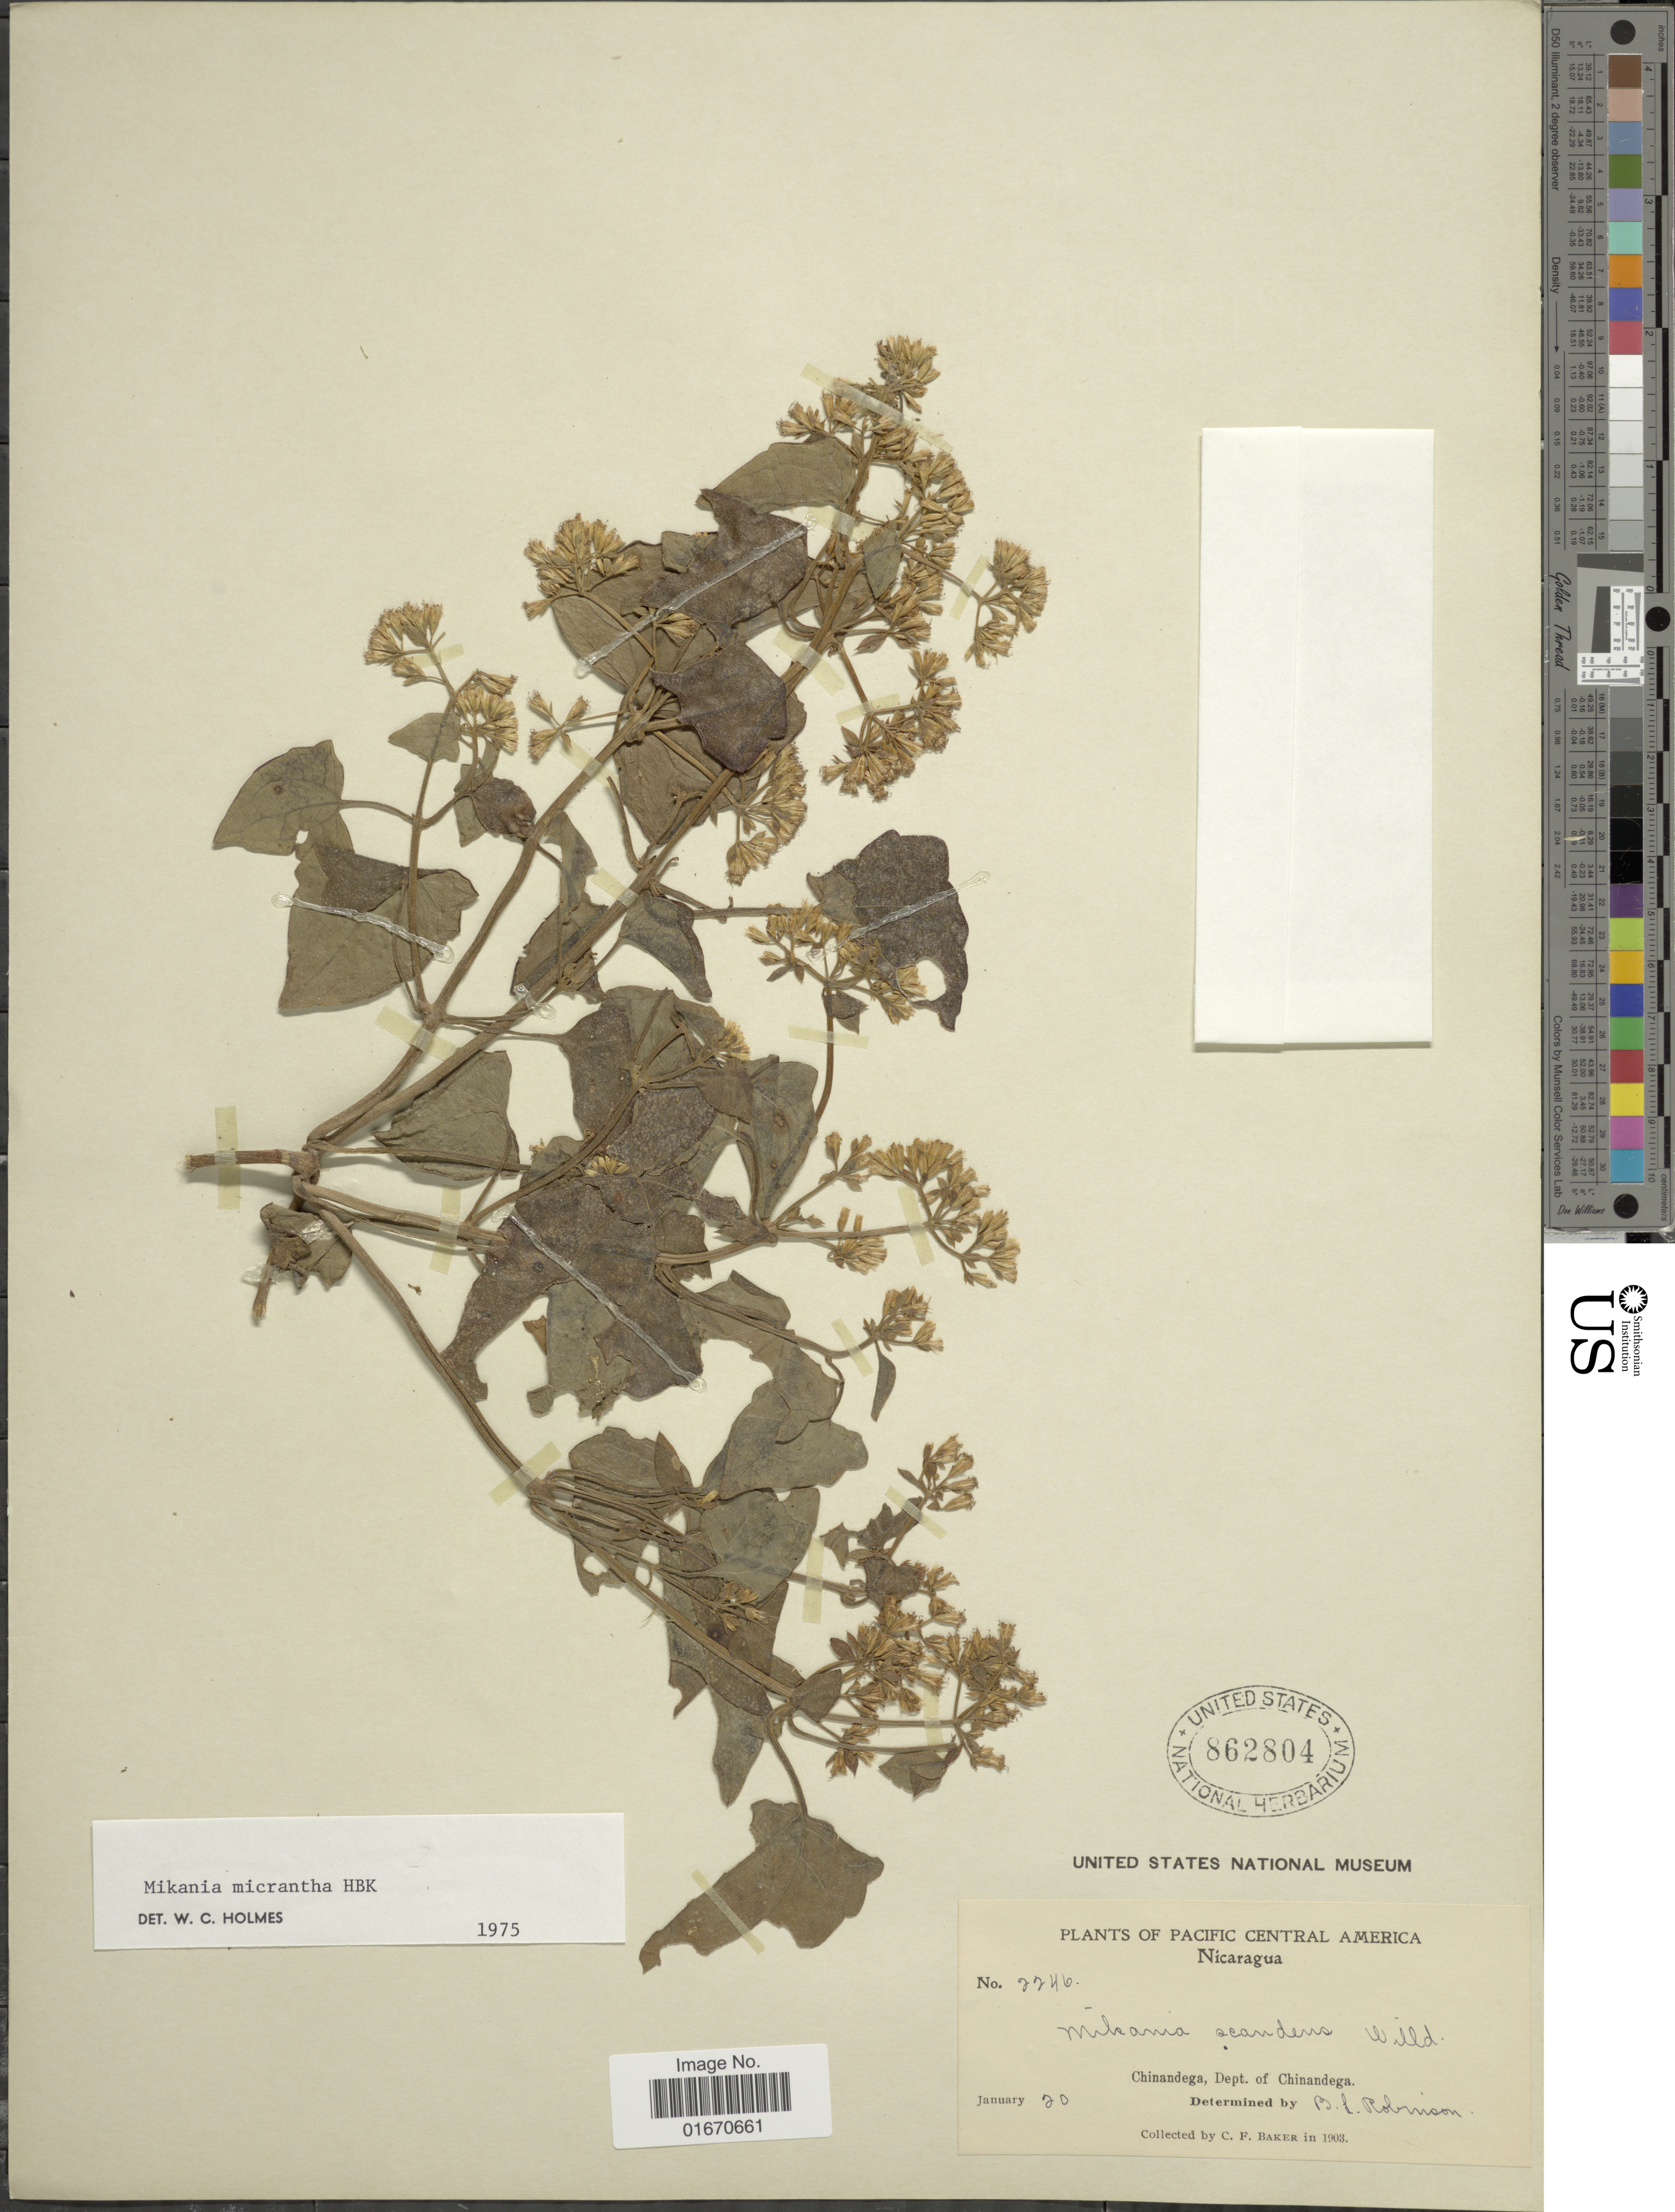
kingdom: Plantae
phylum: Tracheophyta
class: Magnoliopsida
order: Asterales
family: Asteraceae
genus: Mikania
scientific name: Mikania micrantha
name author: Kunth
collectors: C. F. Baker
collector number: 2246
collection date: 1903-01-20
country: Nicaragua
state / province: Chinandega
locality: Pacific Central America, Dept. of Chinandega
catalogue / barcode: US 862804